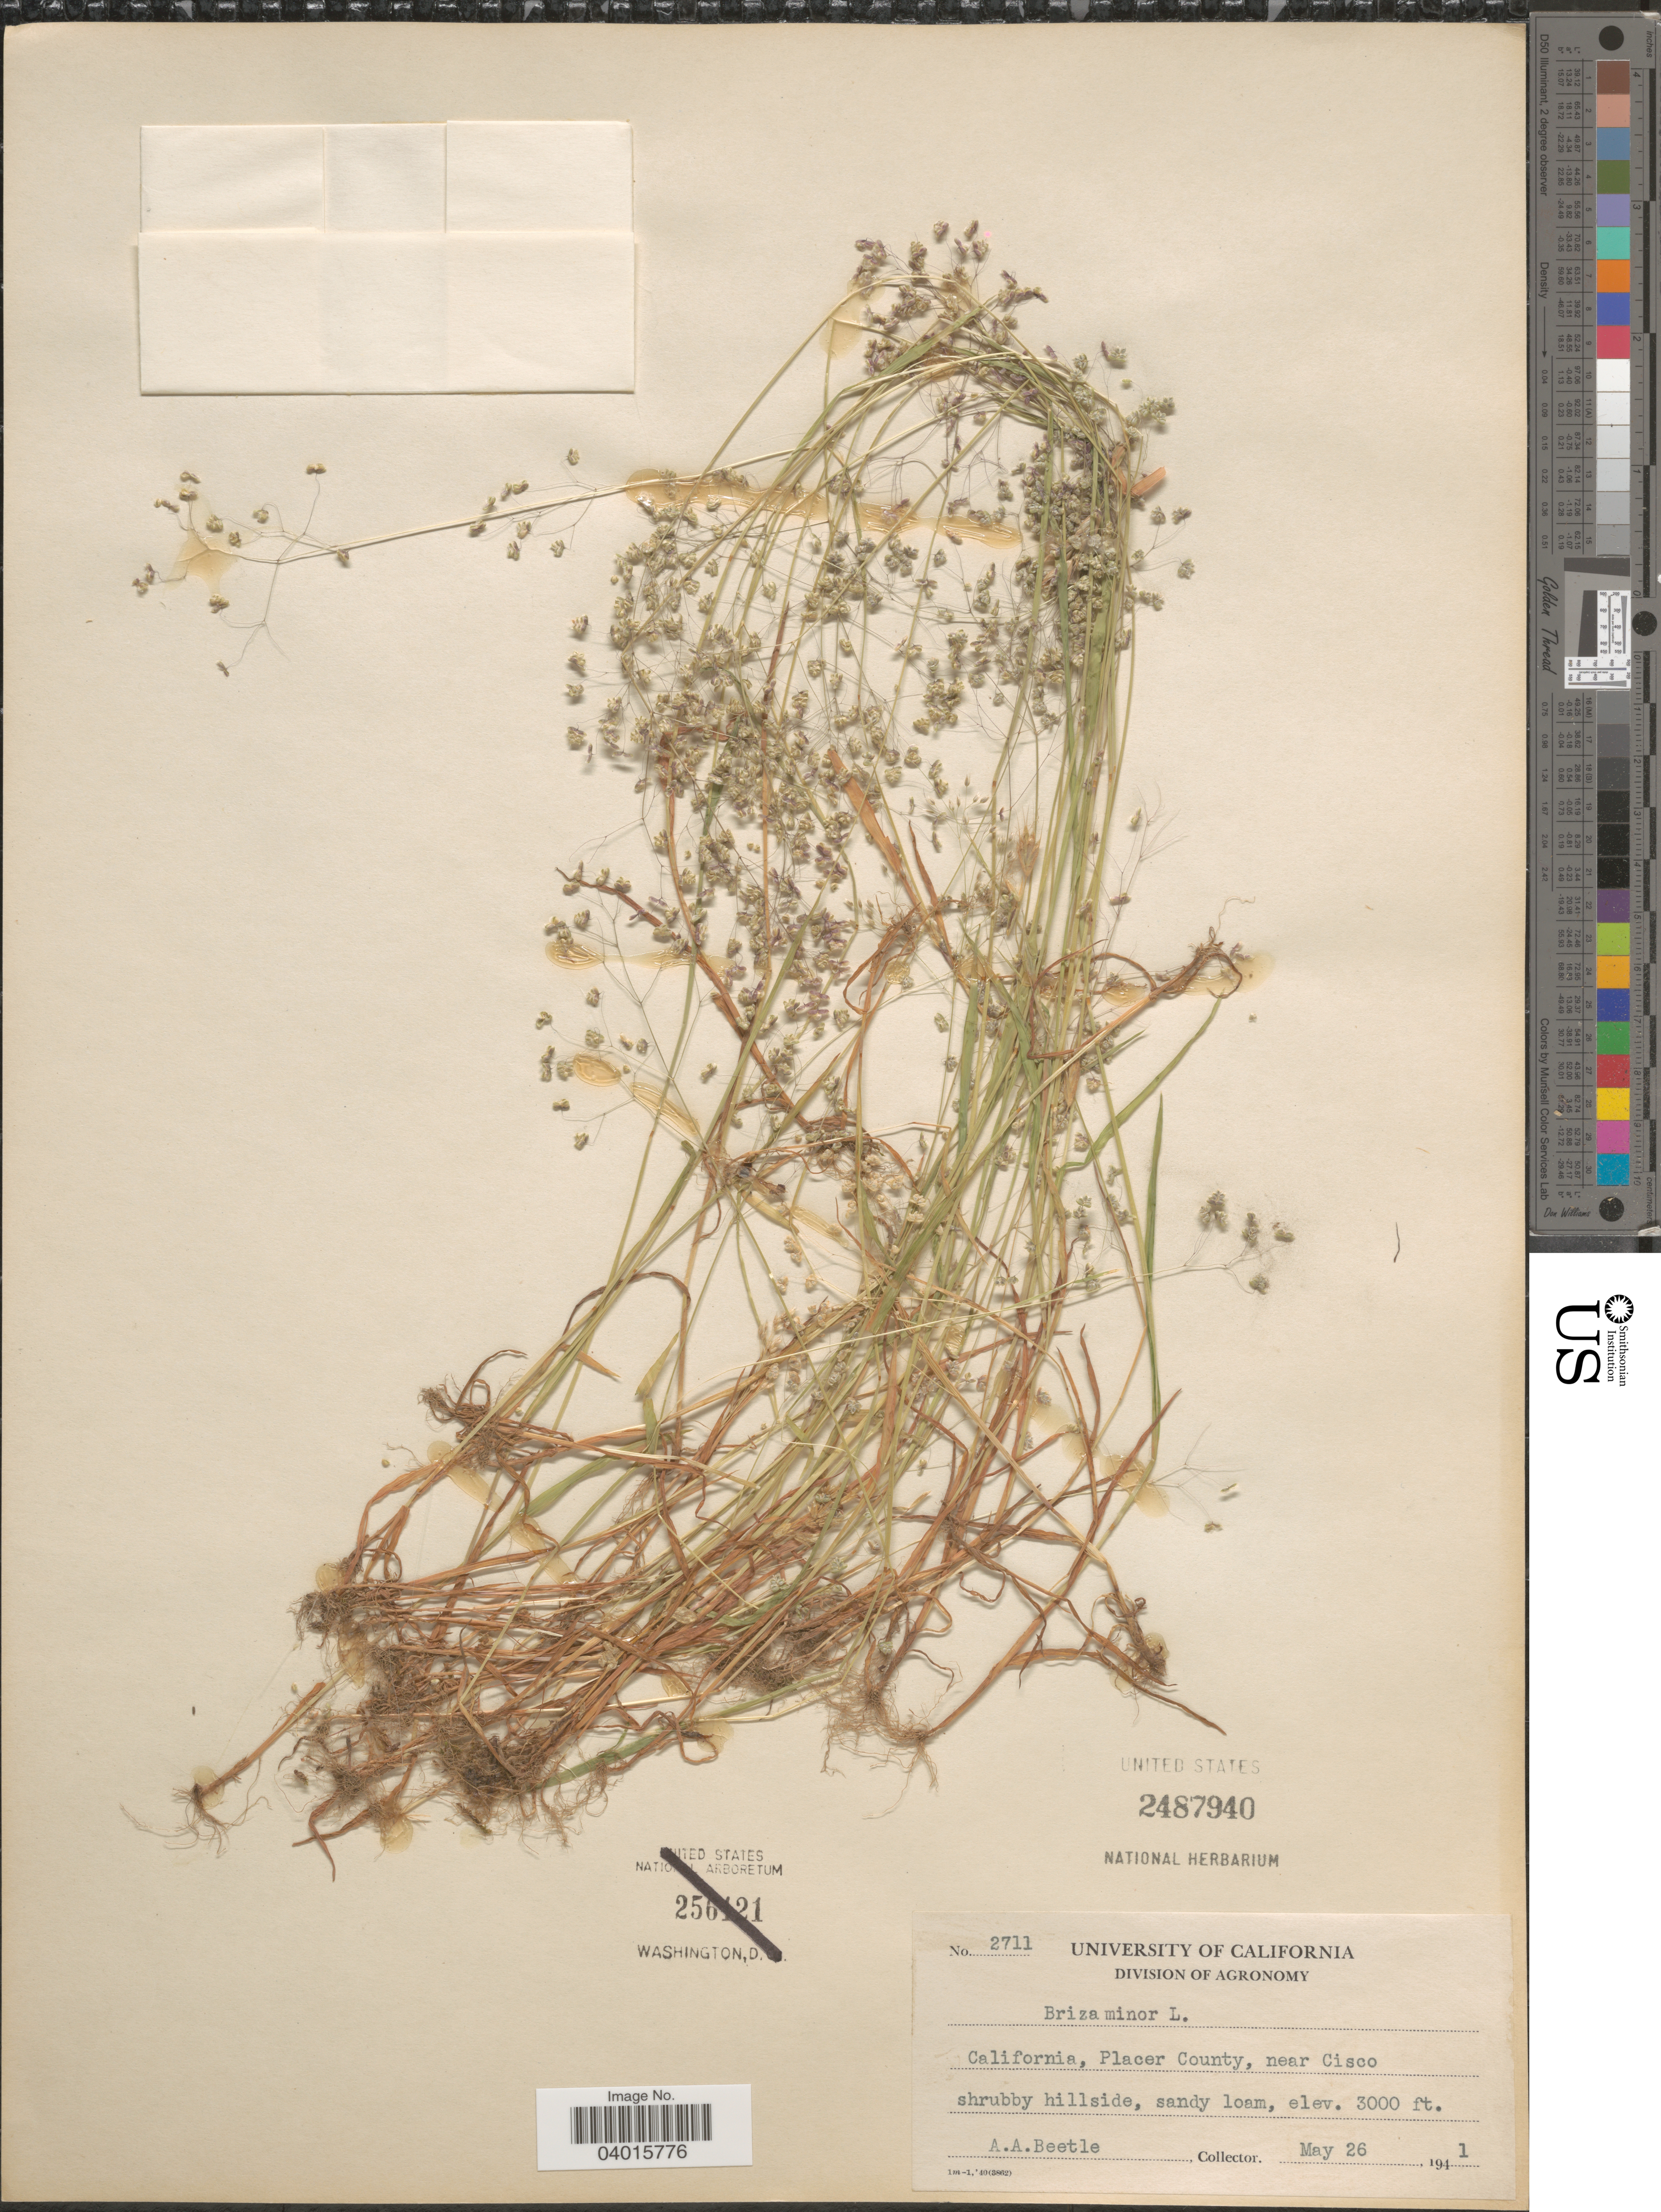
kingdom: Plantae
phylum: Tracheophyta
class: Liliopsida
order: Poales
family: Poaceae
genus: Briza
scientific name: Briza minor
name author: L.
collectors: A. A. Beetle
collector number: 2711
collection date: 1941-05-26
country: United States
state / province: California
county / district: Placer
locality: Placer County, near Cisco. Shrubby hillside, sandy loam.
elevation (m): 914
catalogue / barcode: US 2487940